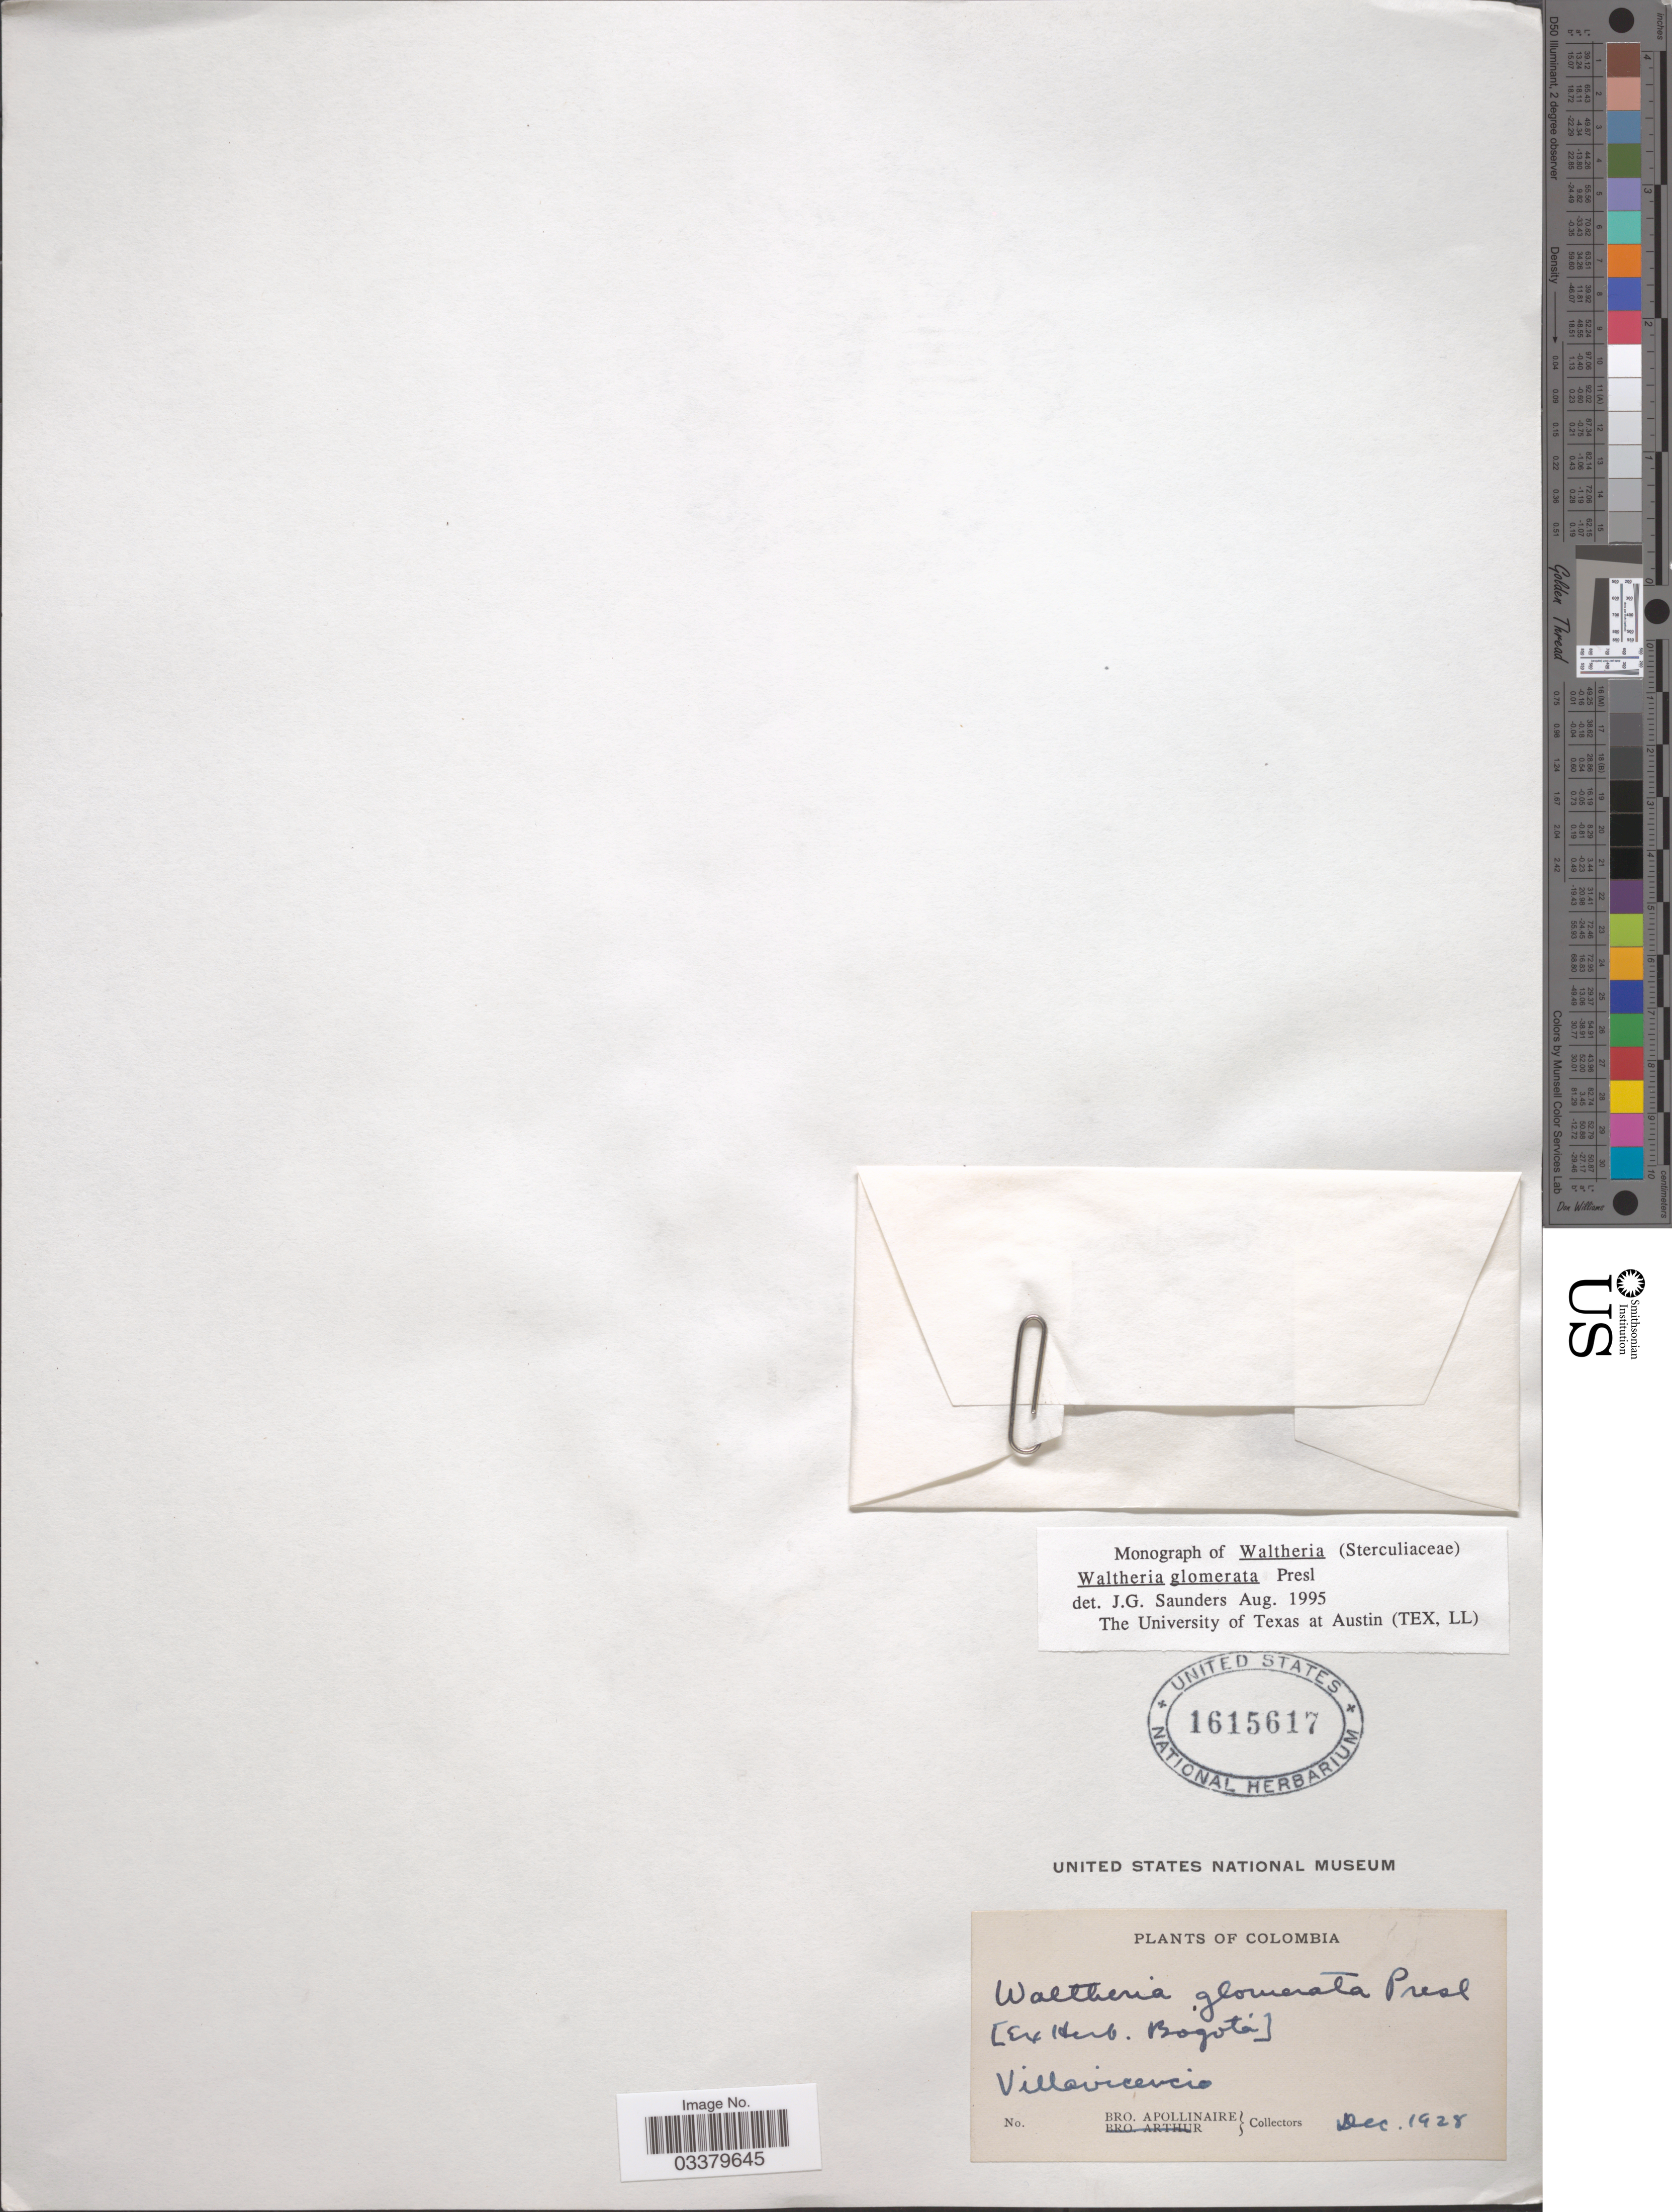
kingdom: Plantae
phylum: Tracheophyta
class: Magnoliopsida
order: Malvales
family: Malvaceae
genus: Waltheria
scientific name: Waltheria glomerata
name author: C. Presl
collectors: Bro. Apollinaire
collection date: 1928-12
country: Colombia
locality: Villavicencio.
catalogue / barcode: US 1615617